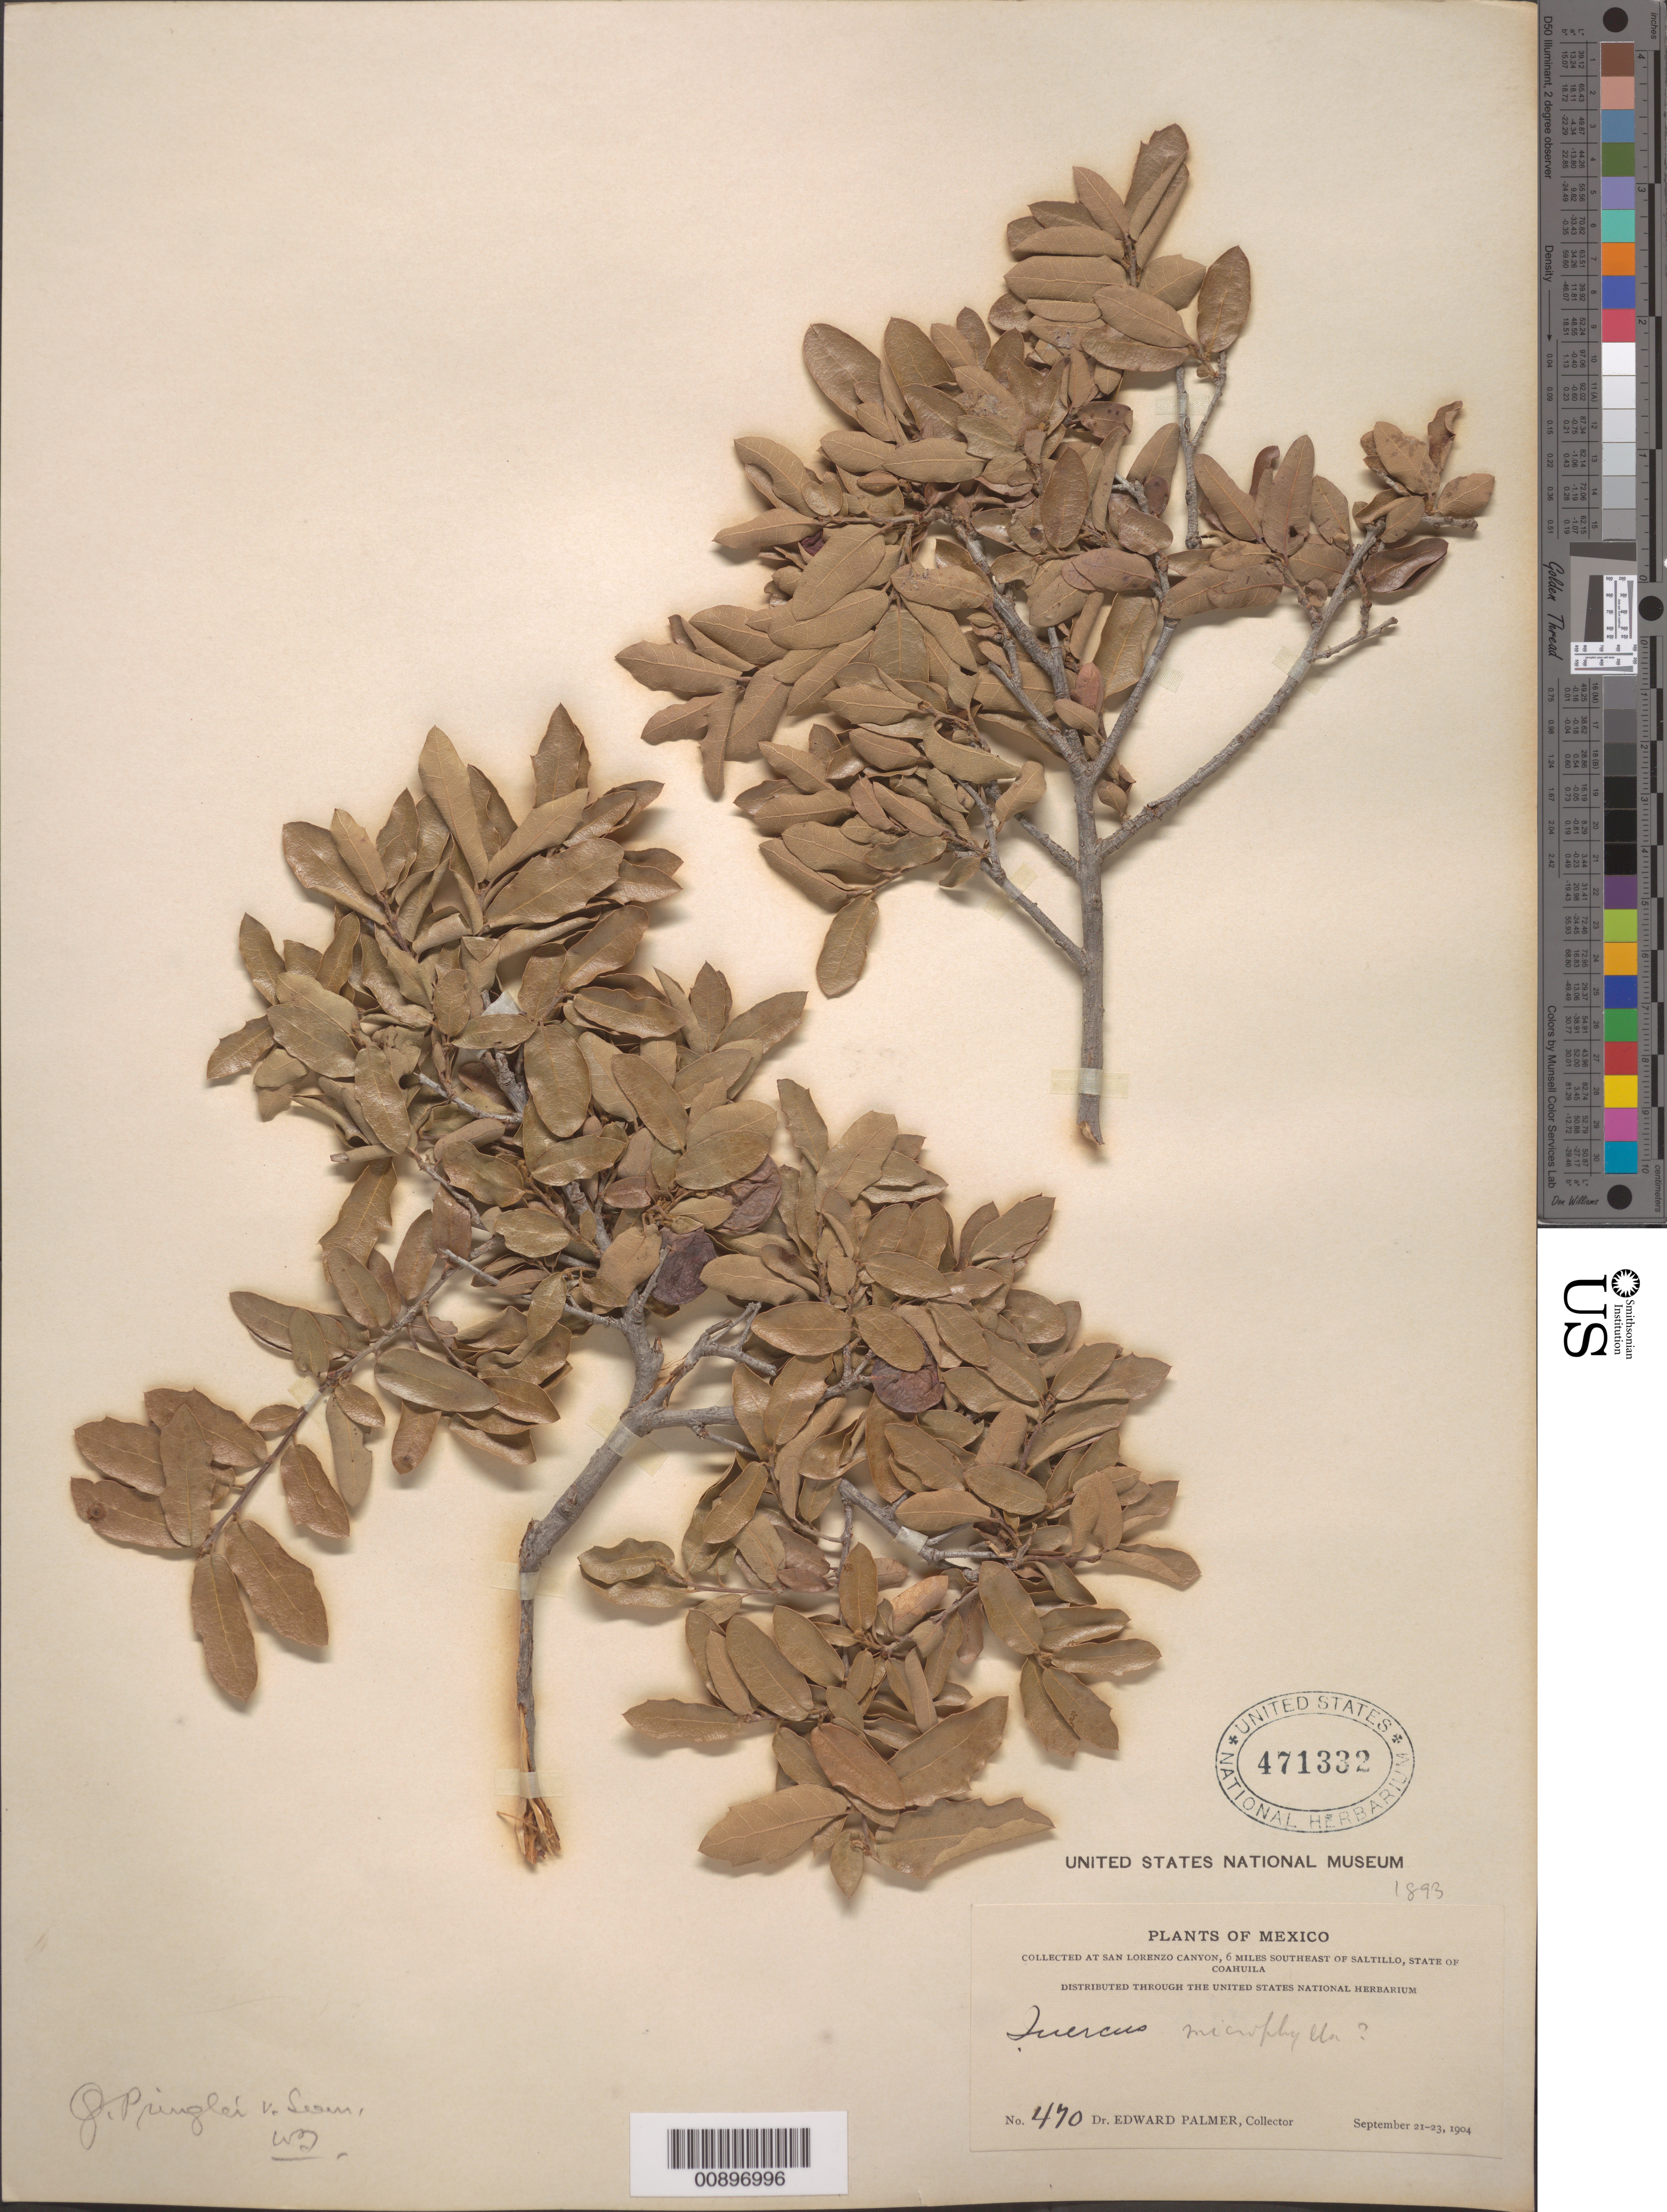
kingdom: Plantae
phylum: Tracheophyta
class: Magnoliopsida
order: Fagales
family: Fagaceae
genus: Quercus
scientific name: Quercus pringlei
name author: Seemen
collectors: E. Palmer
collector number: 470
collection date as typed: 21 Sep 1904 to 23 Sep 1904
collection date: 1904-09-21/1904-09-23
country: Mexico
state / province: Coahuila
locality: San Lorenzo Canyon, 6 miles southeast of Saltillo, Coahuila.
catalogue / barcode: US 471332